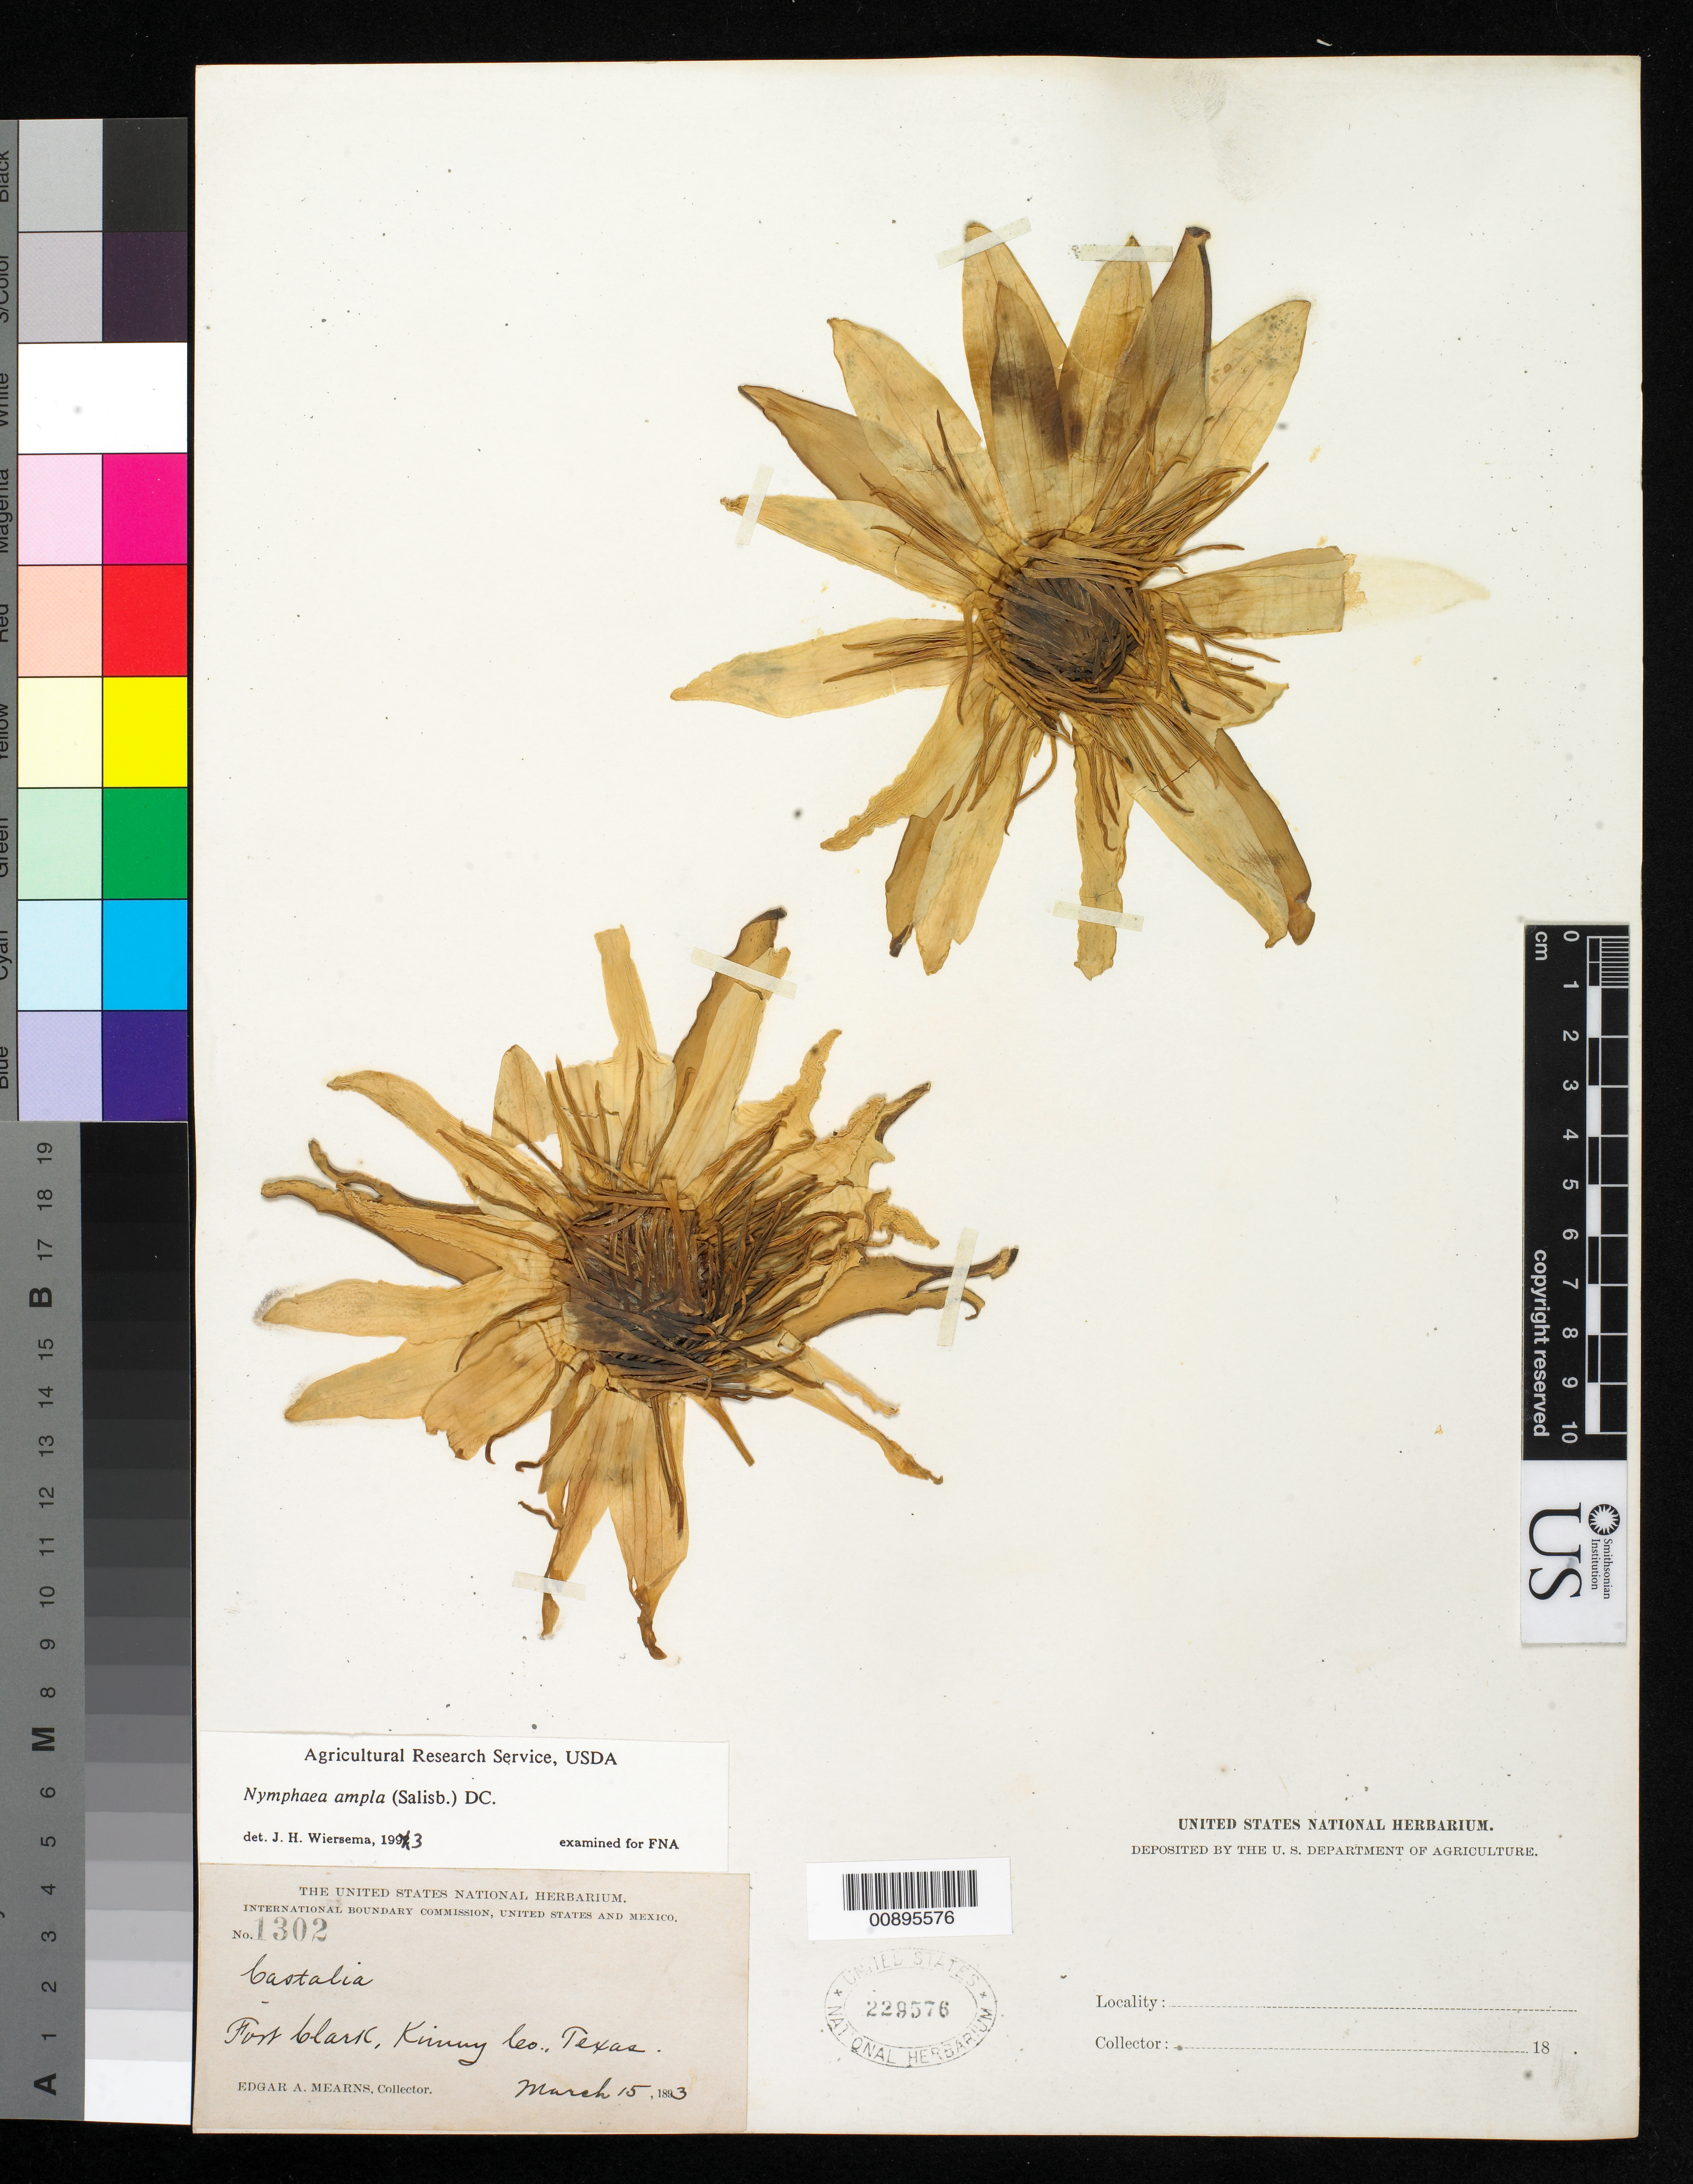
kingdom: Plantae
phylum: Tracheophyta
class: Magnoliopsida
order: Nymphaeales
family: Nymphaeaceae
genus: Nymphaea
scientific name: Nymphaea ampla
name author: (Salisb.) DC.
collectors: E. A. Mearns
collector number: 1302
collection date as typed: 15 Mar 1893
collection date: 1893-03-15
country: United States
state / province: Texas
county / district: Kinney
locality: Fort Clark, Kinney County, Texas.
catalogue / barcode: US 229576